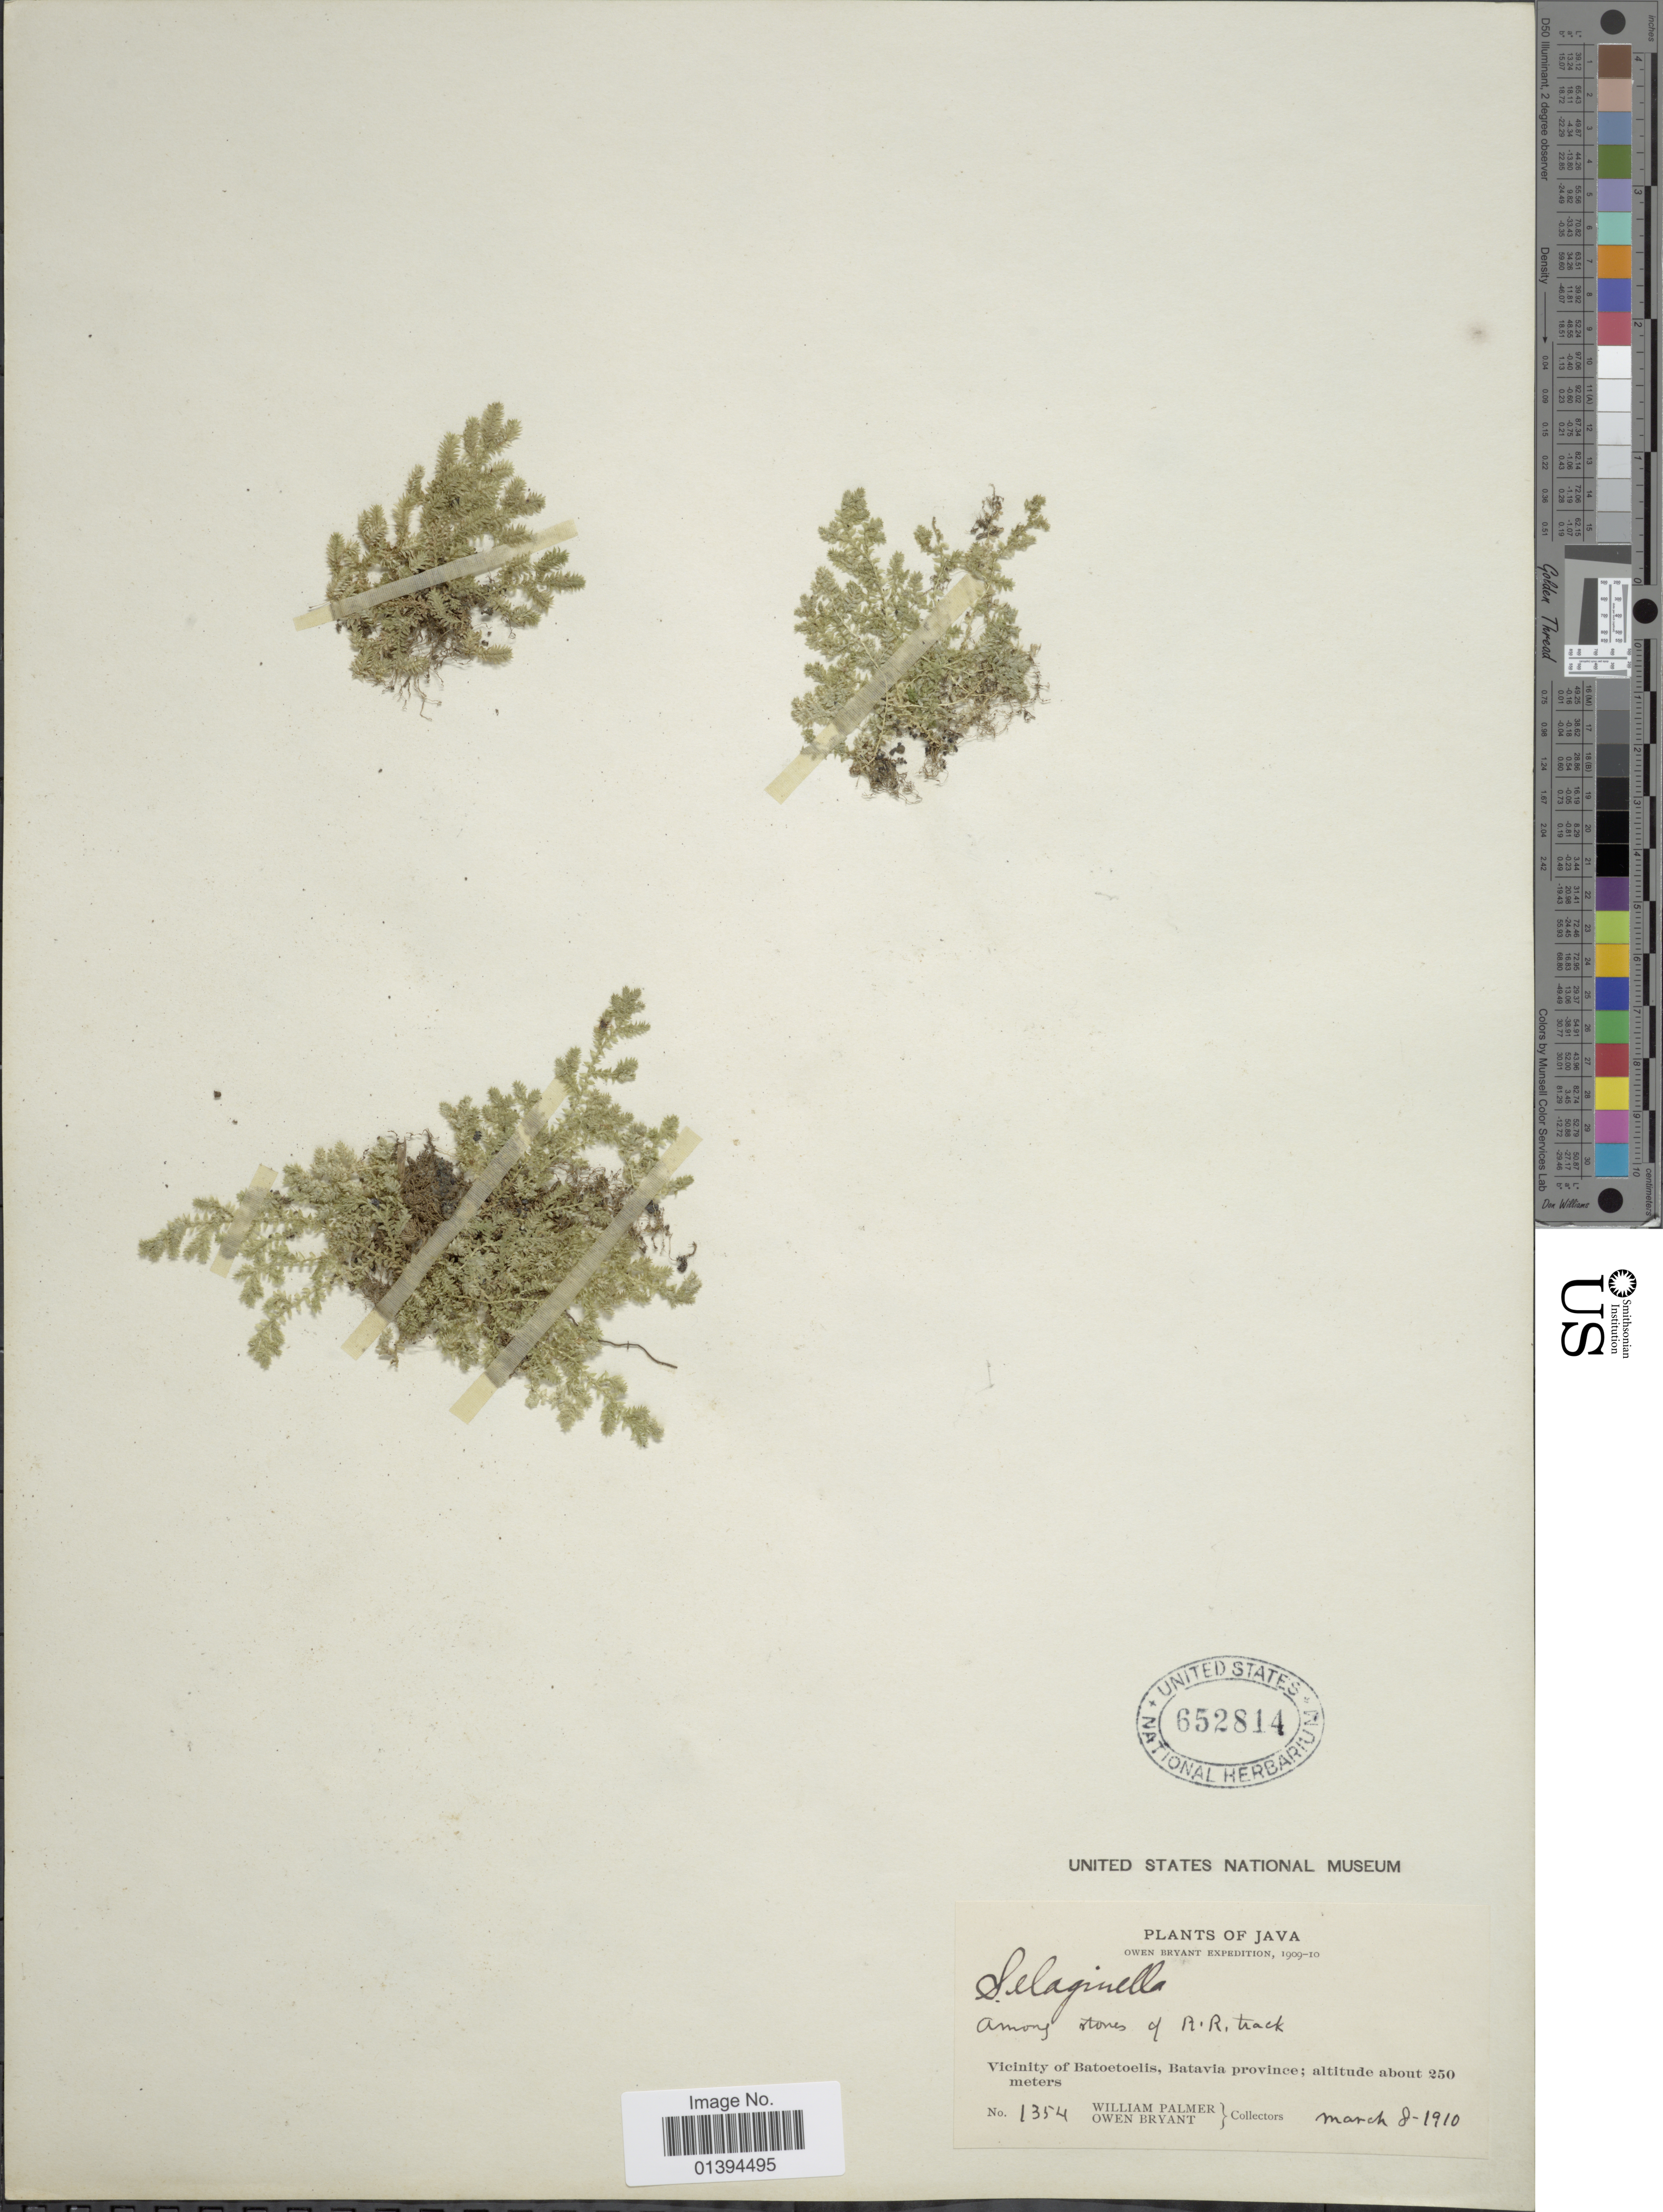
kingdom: Plantae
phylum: Tracheophyta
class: Lycopodiopsida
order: Selaginellales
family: Selaginellaceae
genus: Selaginella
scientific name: Selaginella sp.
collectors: W. Palmer & O. Bryant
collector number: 1354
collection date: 1910-03-08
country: Indonesia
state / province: Java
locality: Vicinity of Batoetoelis, Batavia province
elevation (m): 250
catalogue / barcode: US 652814